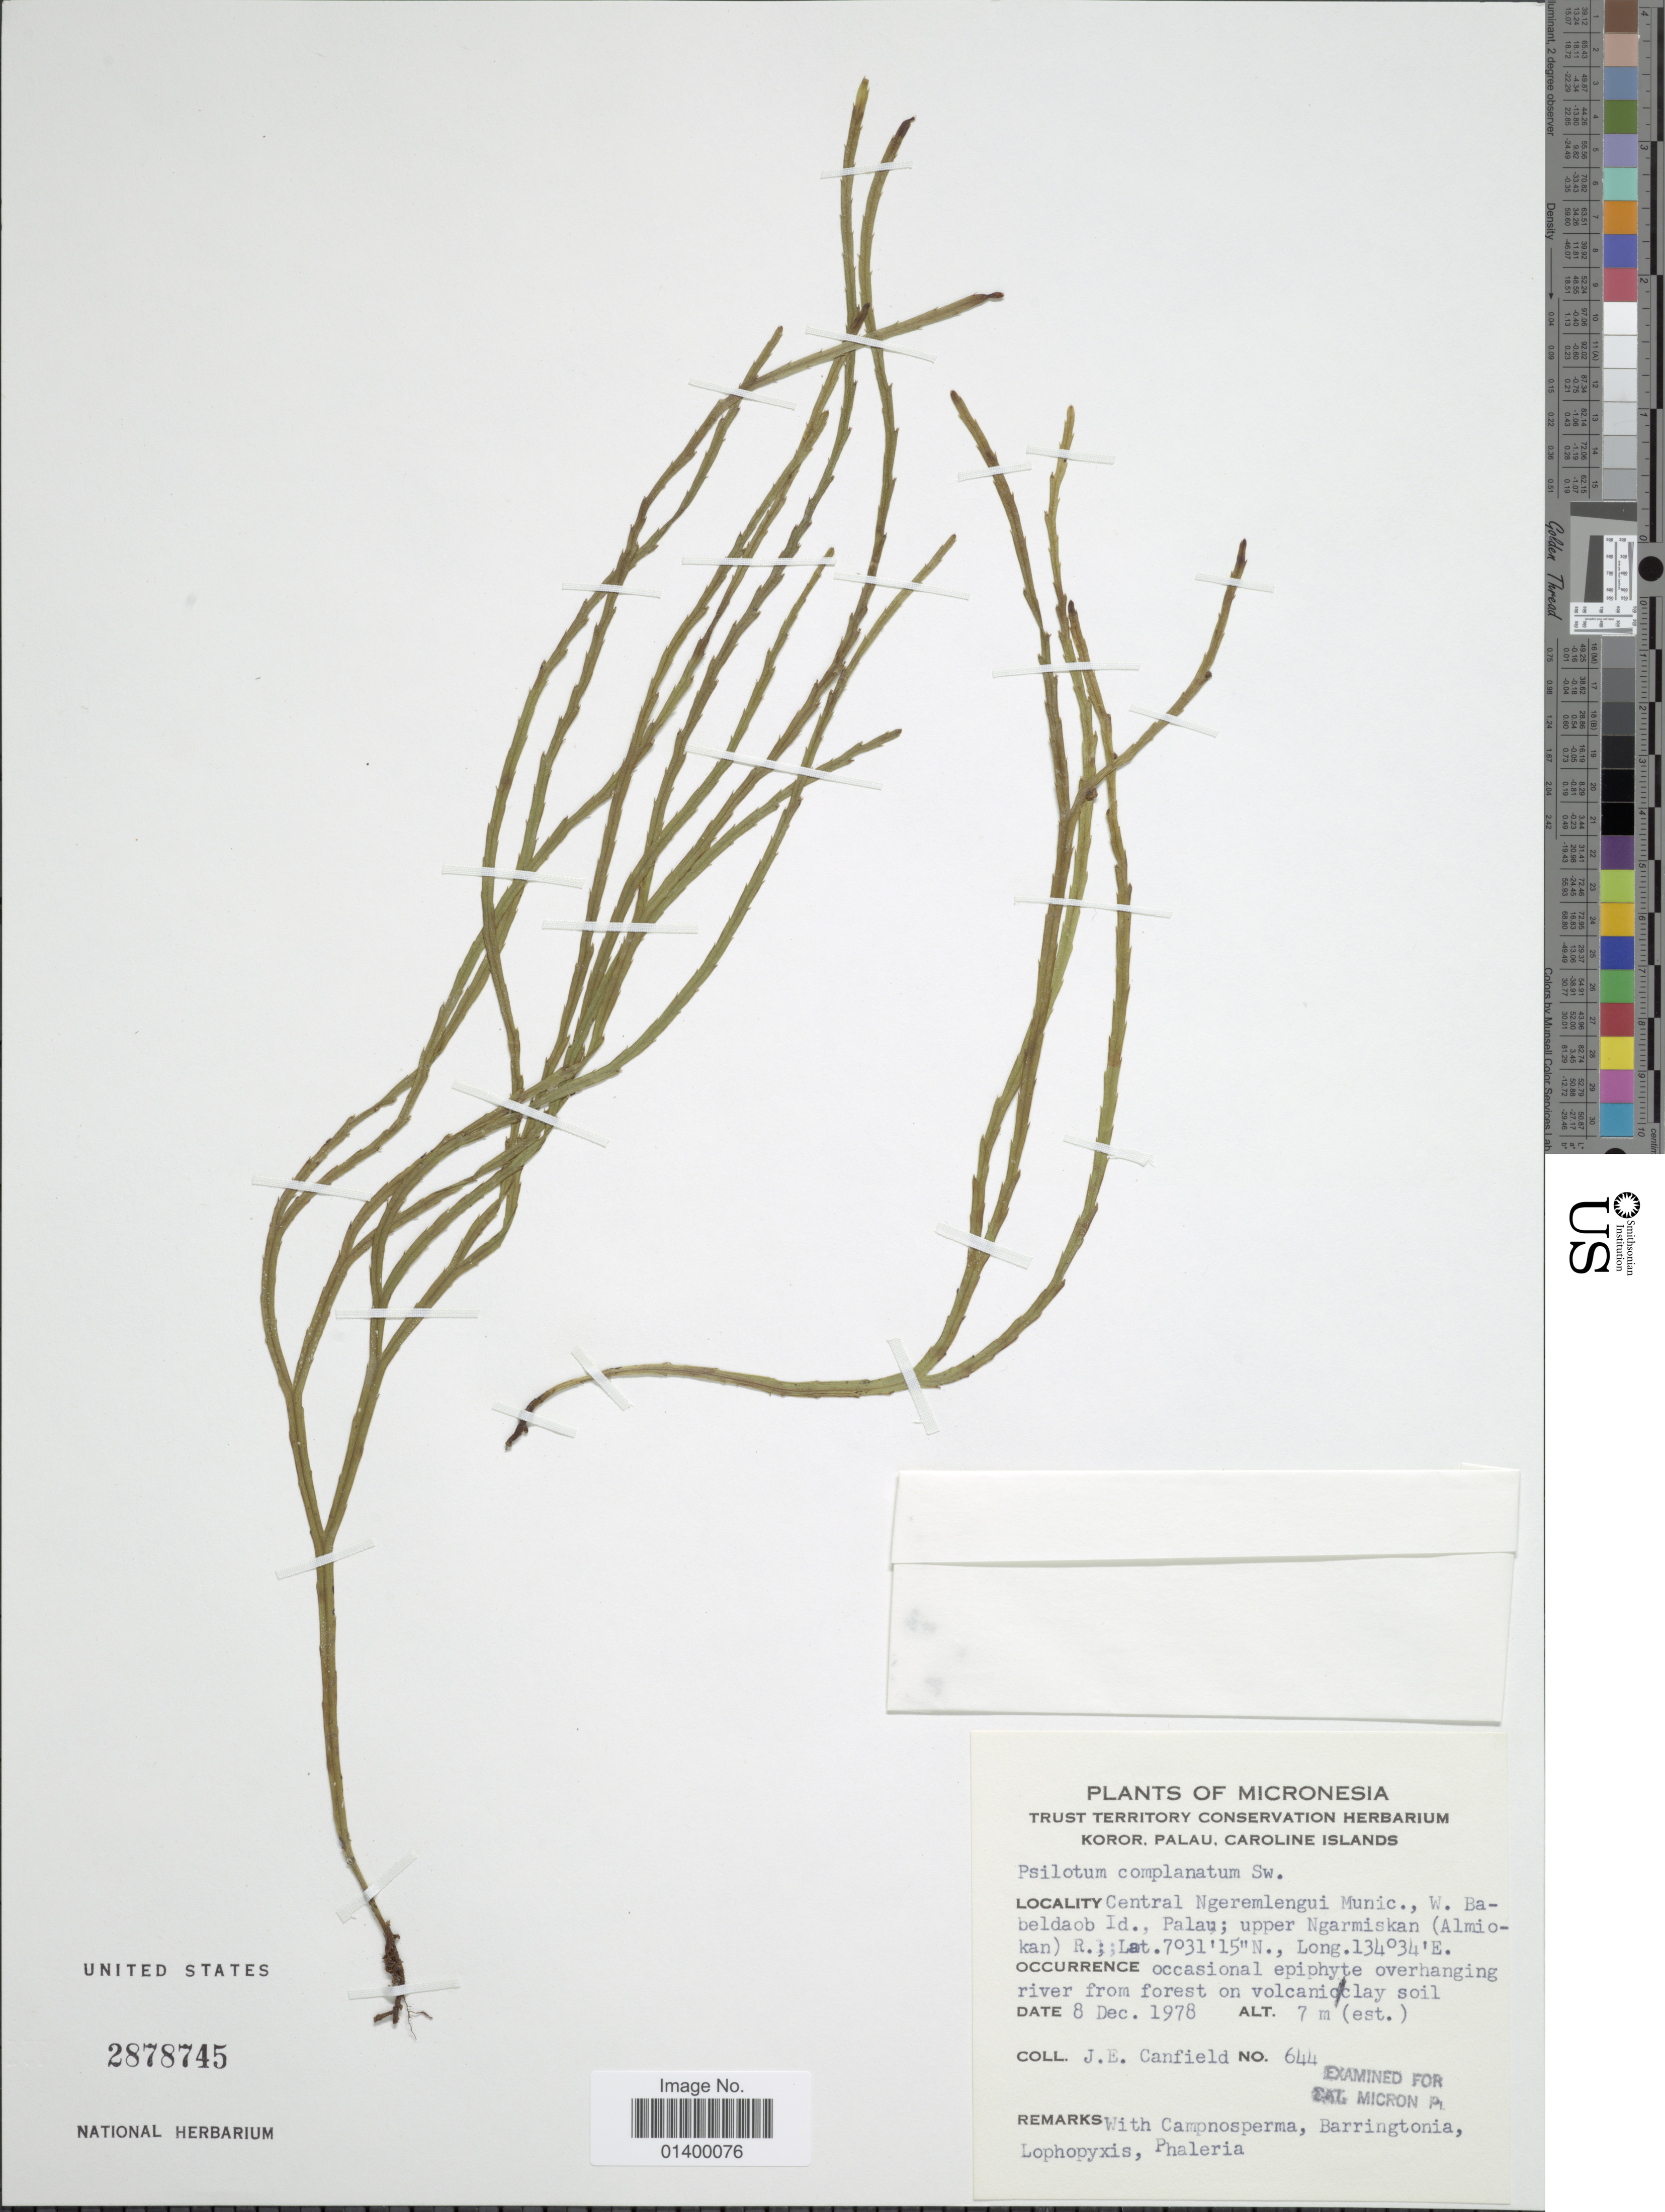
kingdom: Plantae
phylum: Tracheophyta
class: Polypodiopsida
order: Psilotales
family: Psilotaceae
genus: Psilotum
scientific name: Psilotum complanatum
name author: Sw.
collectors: J. E. Canfield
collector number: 644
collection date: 1978-12-08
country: Palau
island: Babeldaob [Babelthuap]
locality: Koror, Caroline Islands, Central Ngeremlengui Munic., W. Babeldaob Id.; upper Ngarmiskan (Almiokan) R.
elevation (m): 7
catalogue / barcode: US 2878745